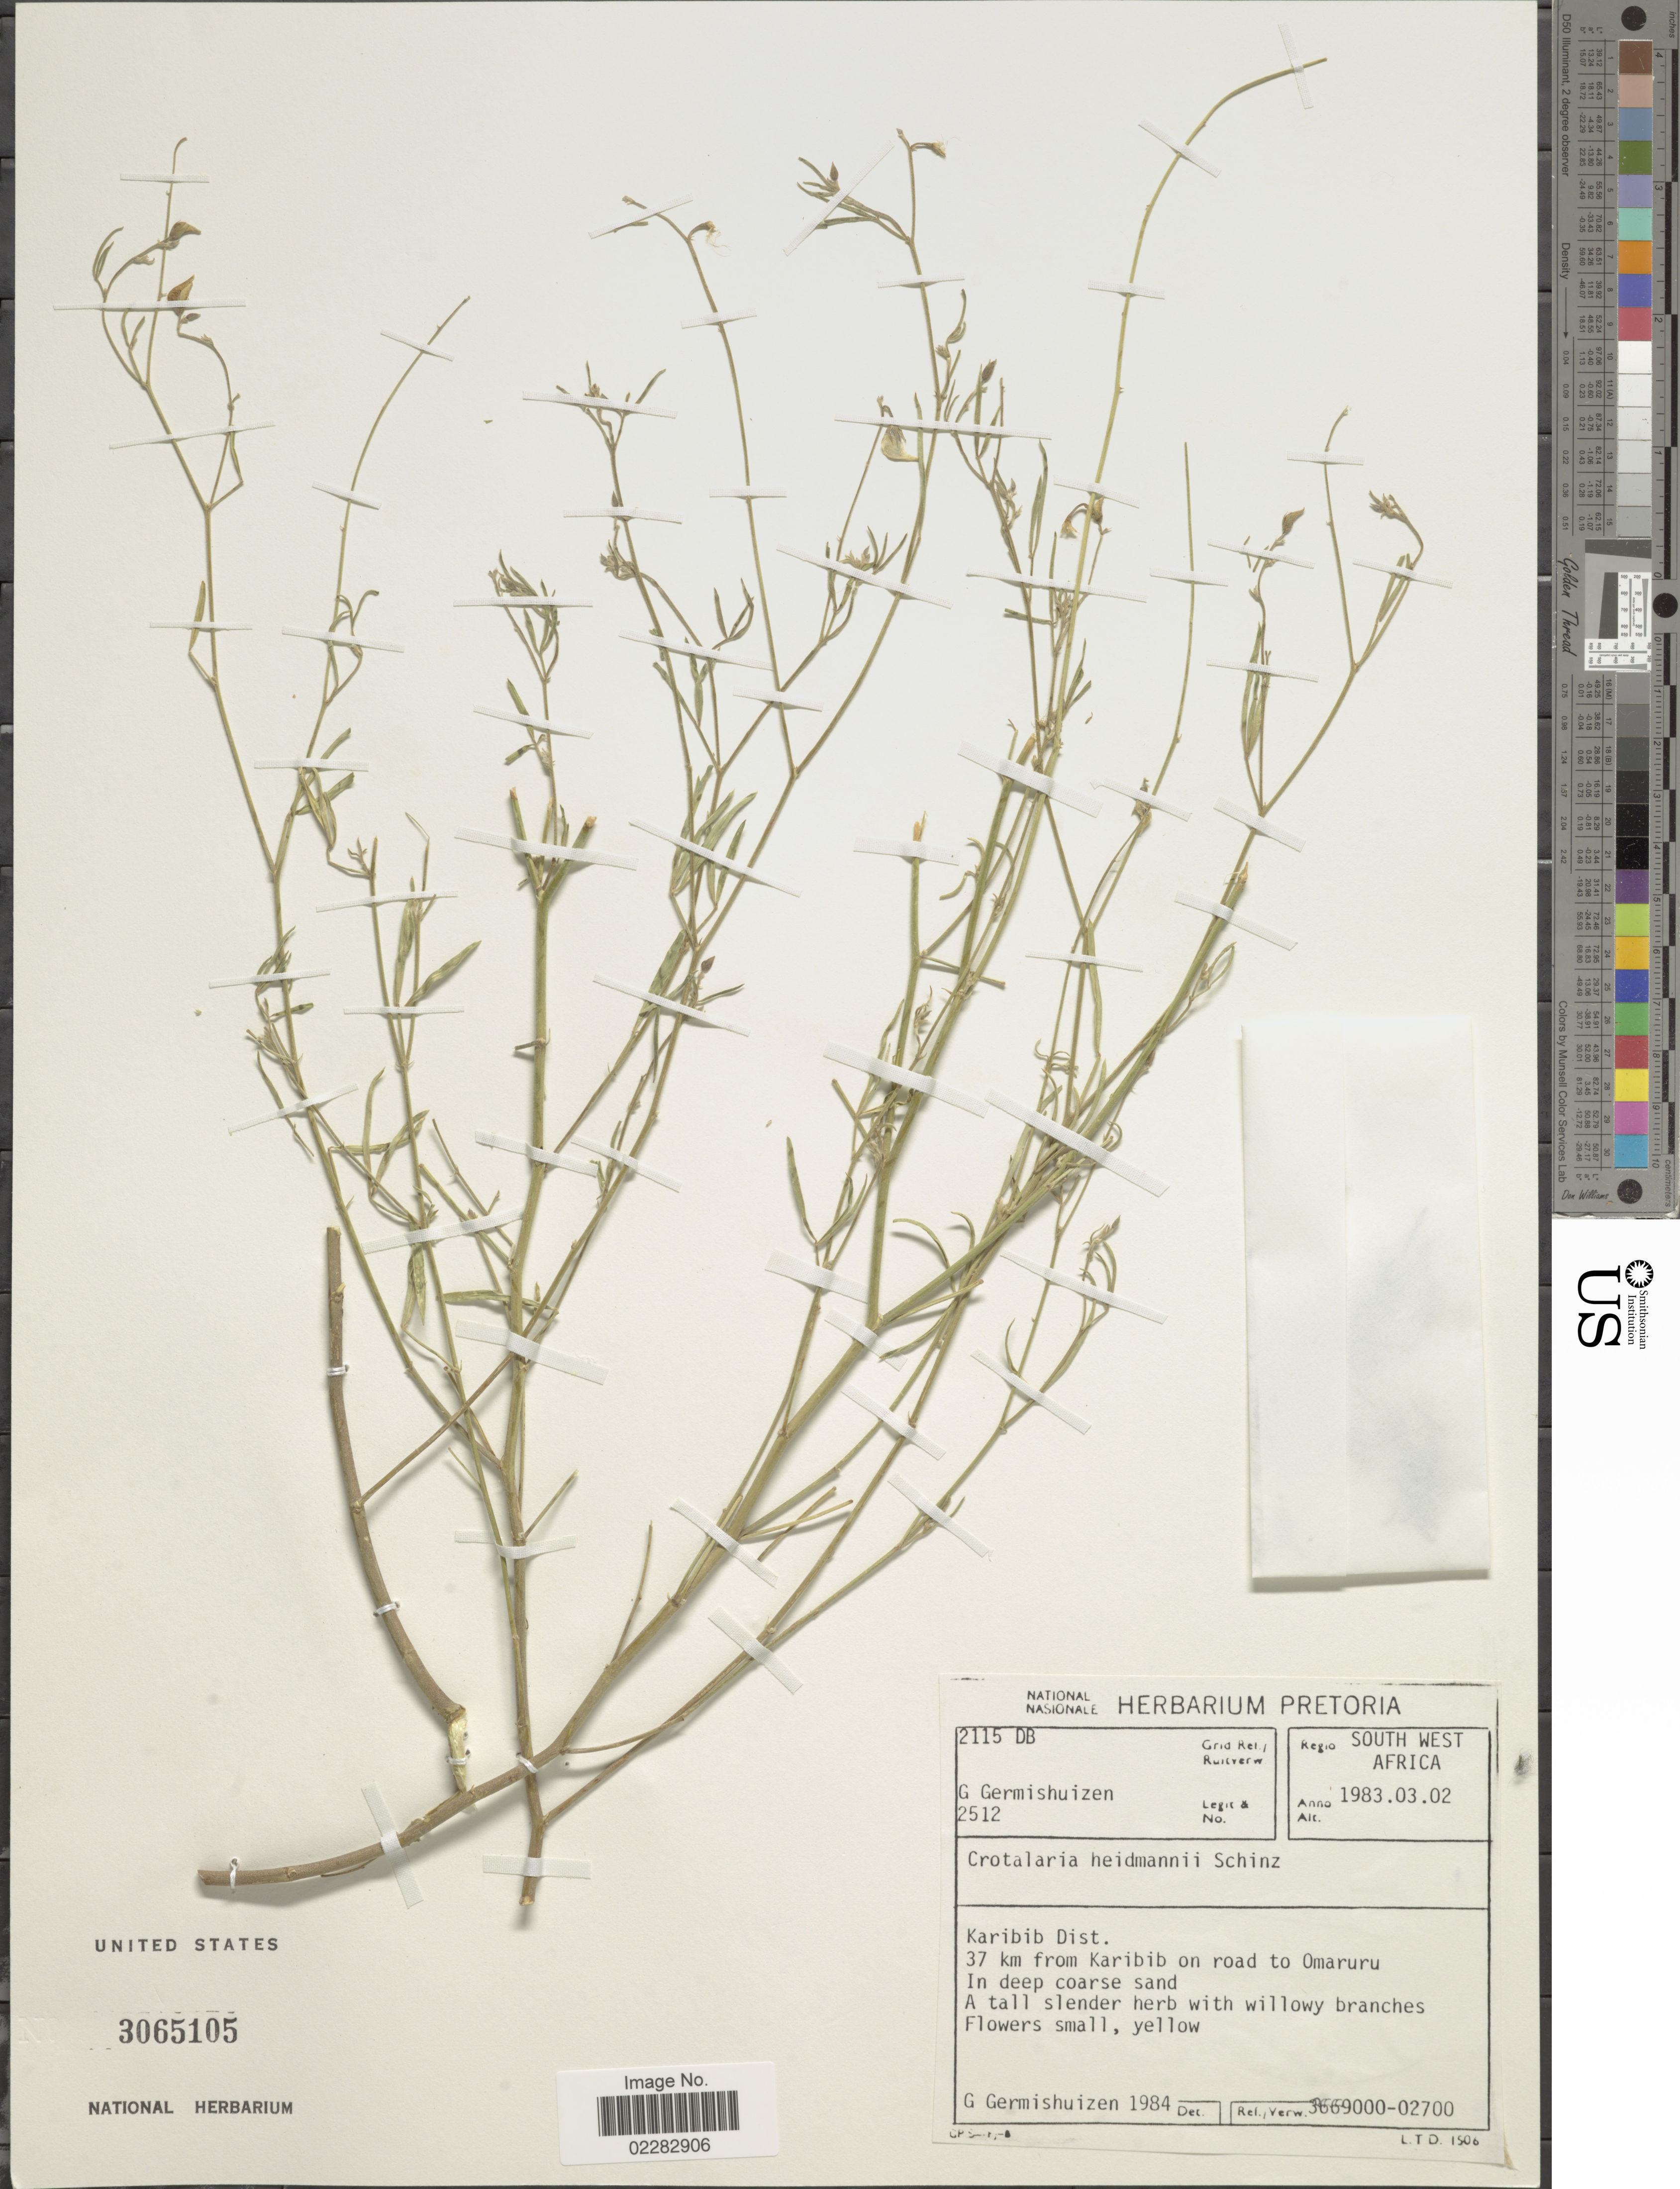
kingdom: Plantae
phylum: Tracheophyta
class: Magnoliopsida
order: Fabales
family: Fabaceae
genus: Crotalaria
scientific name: Crotalaria heidmannii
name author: Schinz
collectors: G. Germishuizen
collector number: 2512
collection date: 1983-03-02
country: Namibia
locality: South West Africa, Karibib Dist., 37 km from Karibib on road to Omaruru.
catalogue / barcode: US 3065105